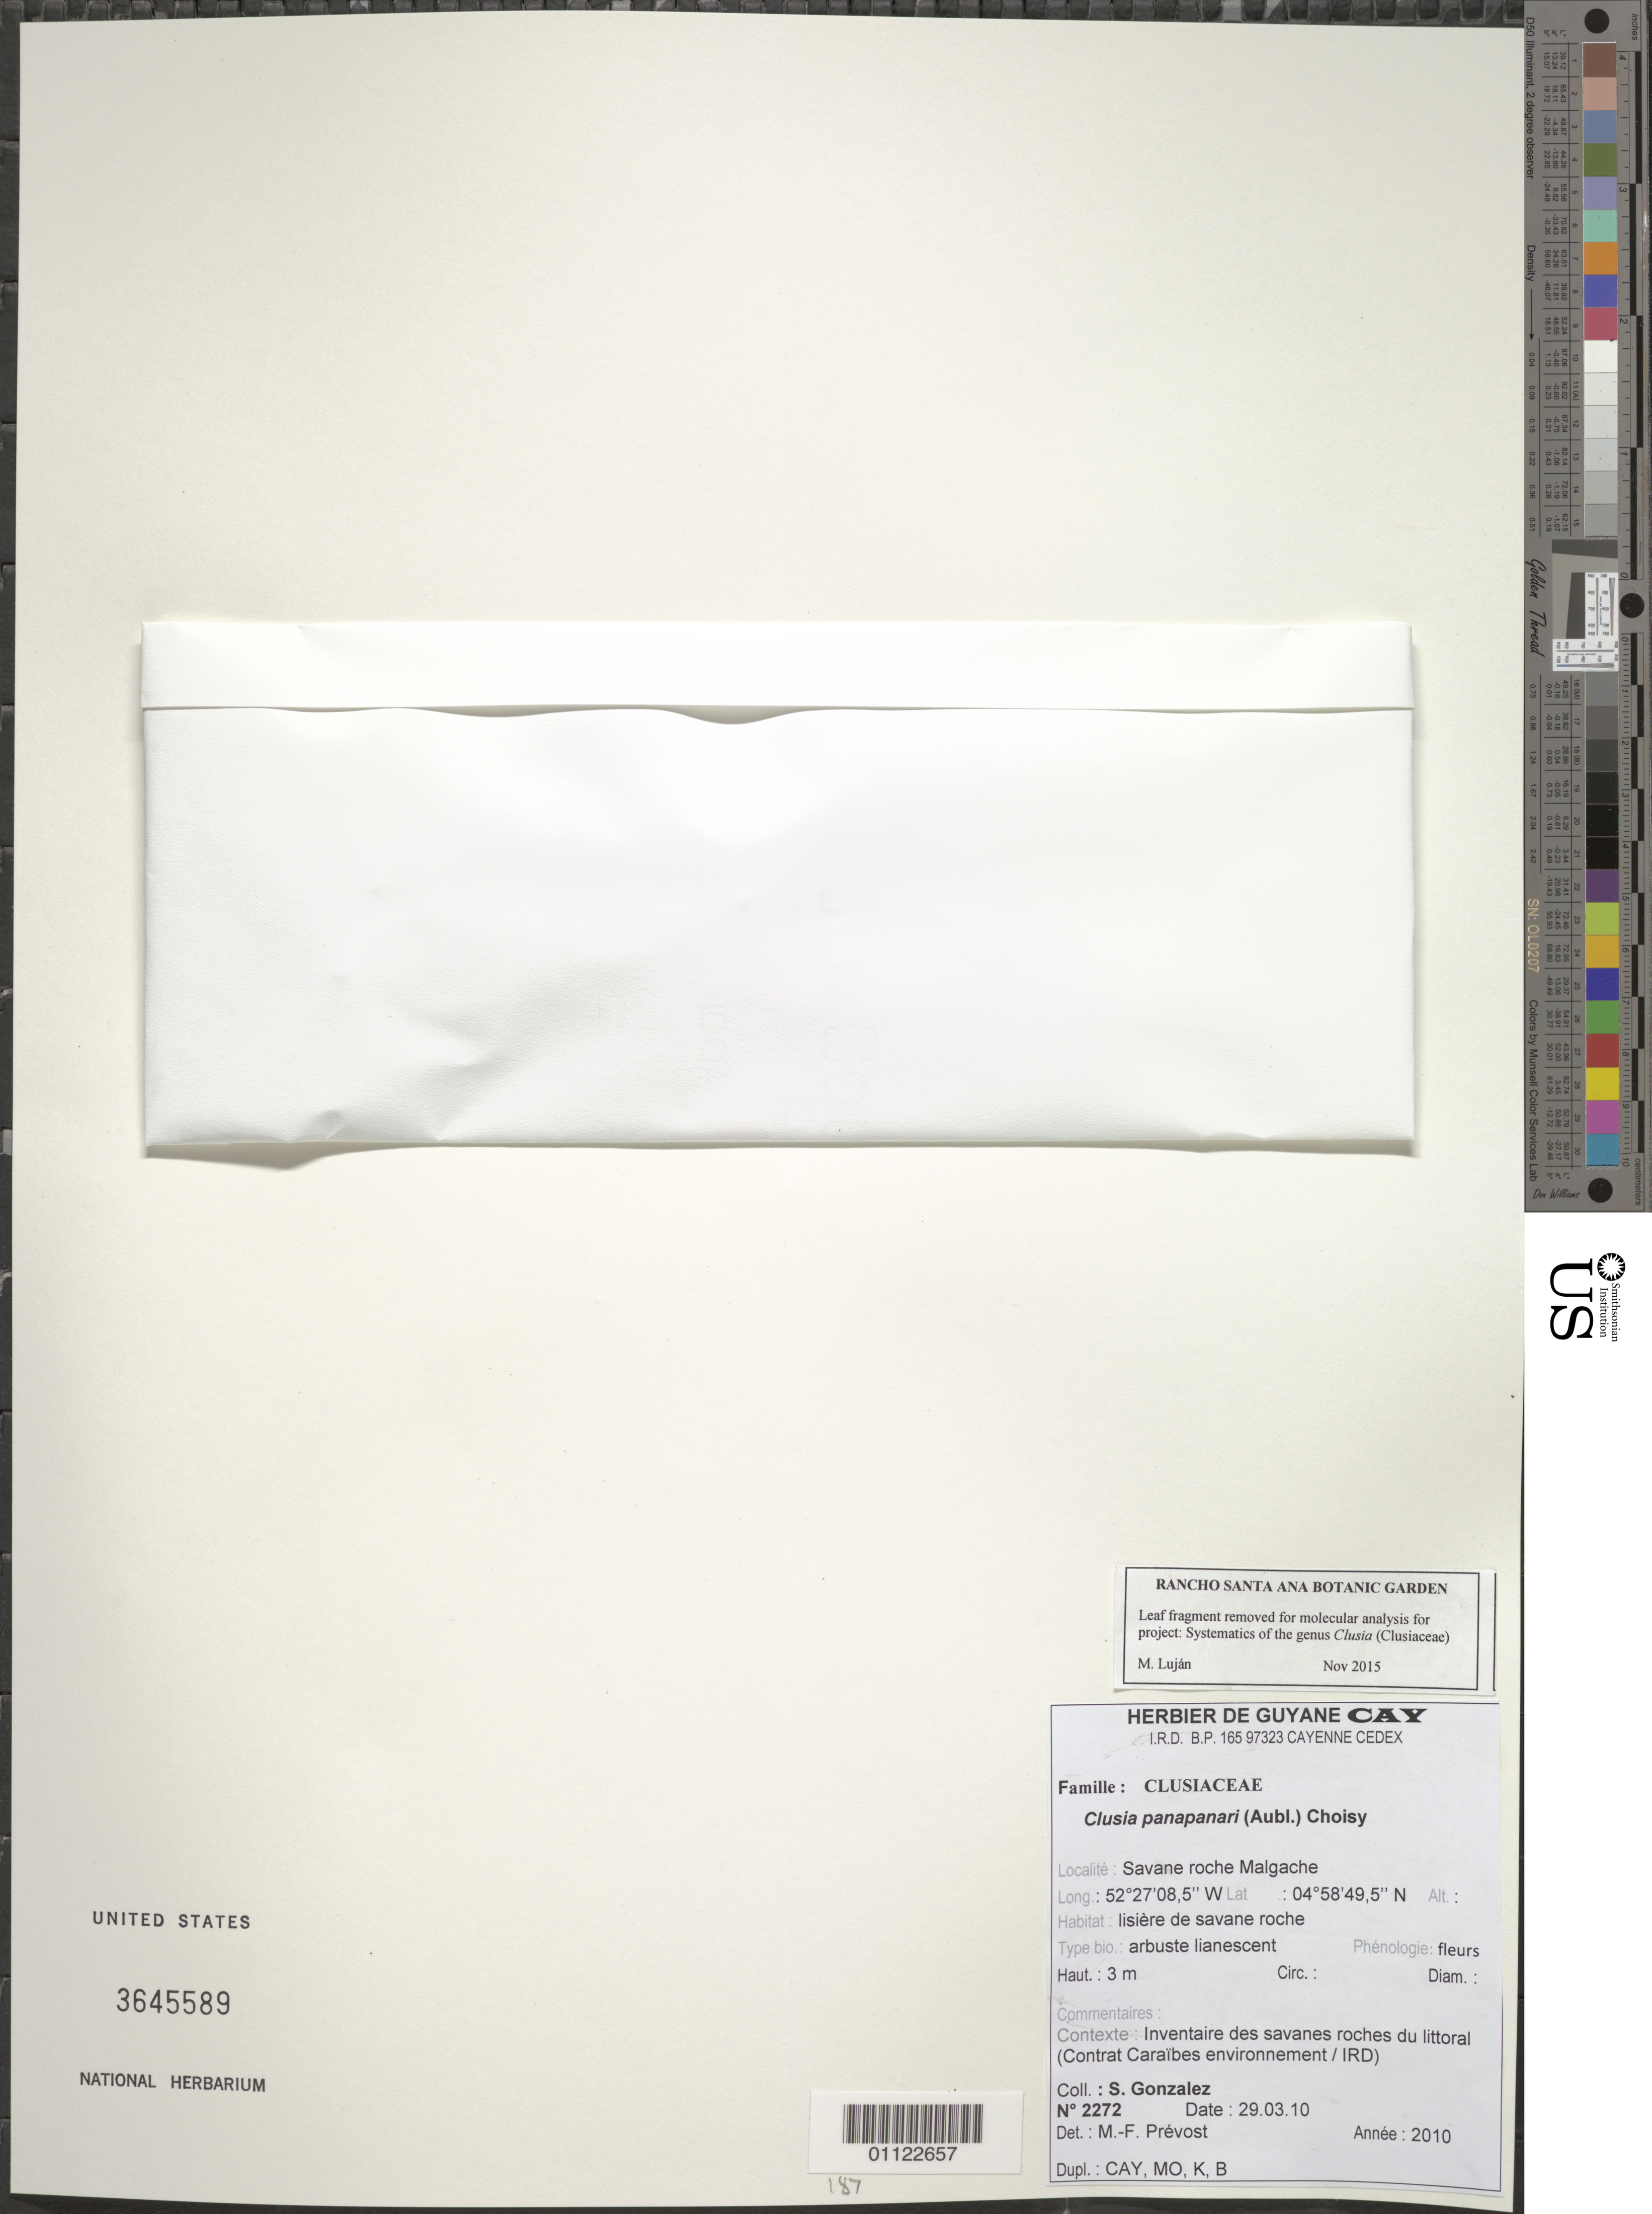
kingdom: Plantae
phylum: Tracheophyta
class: Magnoliopsida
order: Malpighiales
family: Clusiaceae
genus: Clusia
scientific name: Clusia panapanari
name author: (Aubl.) Choisy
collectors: S. Gonzalez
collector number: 2272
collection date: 2010-03-29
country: French Guiana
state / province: Cayenne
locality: Savane roche Malgache.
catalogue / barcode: US 3645589